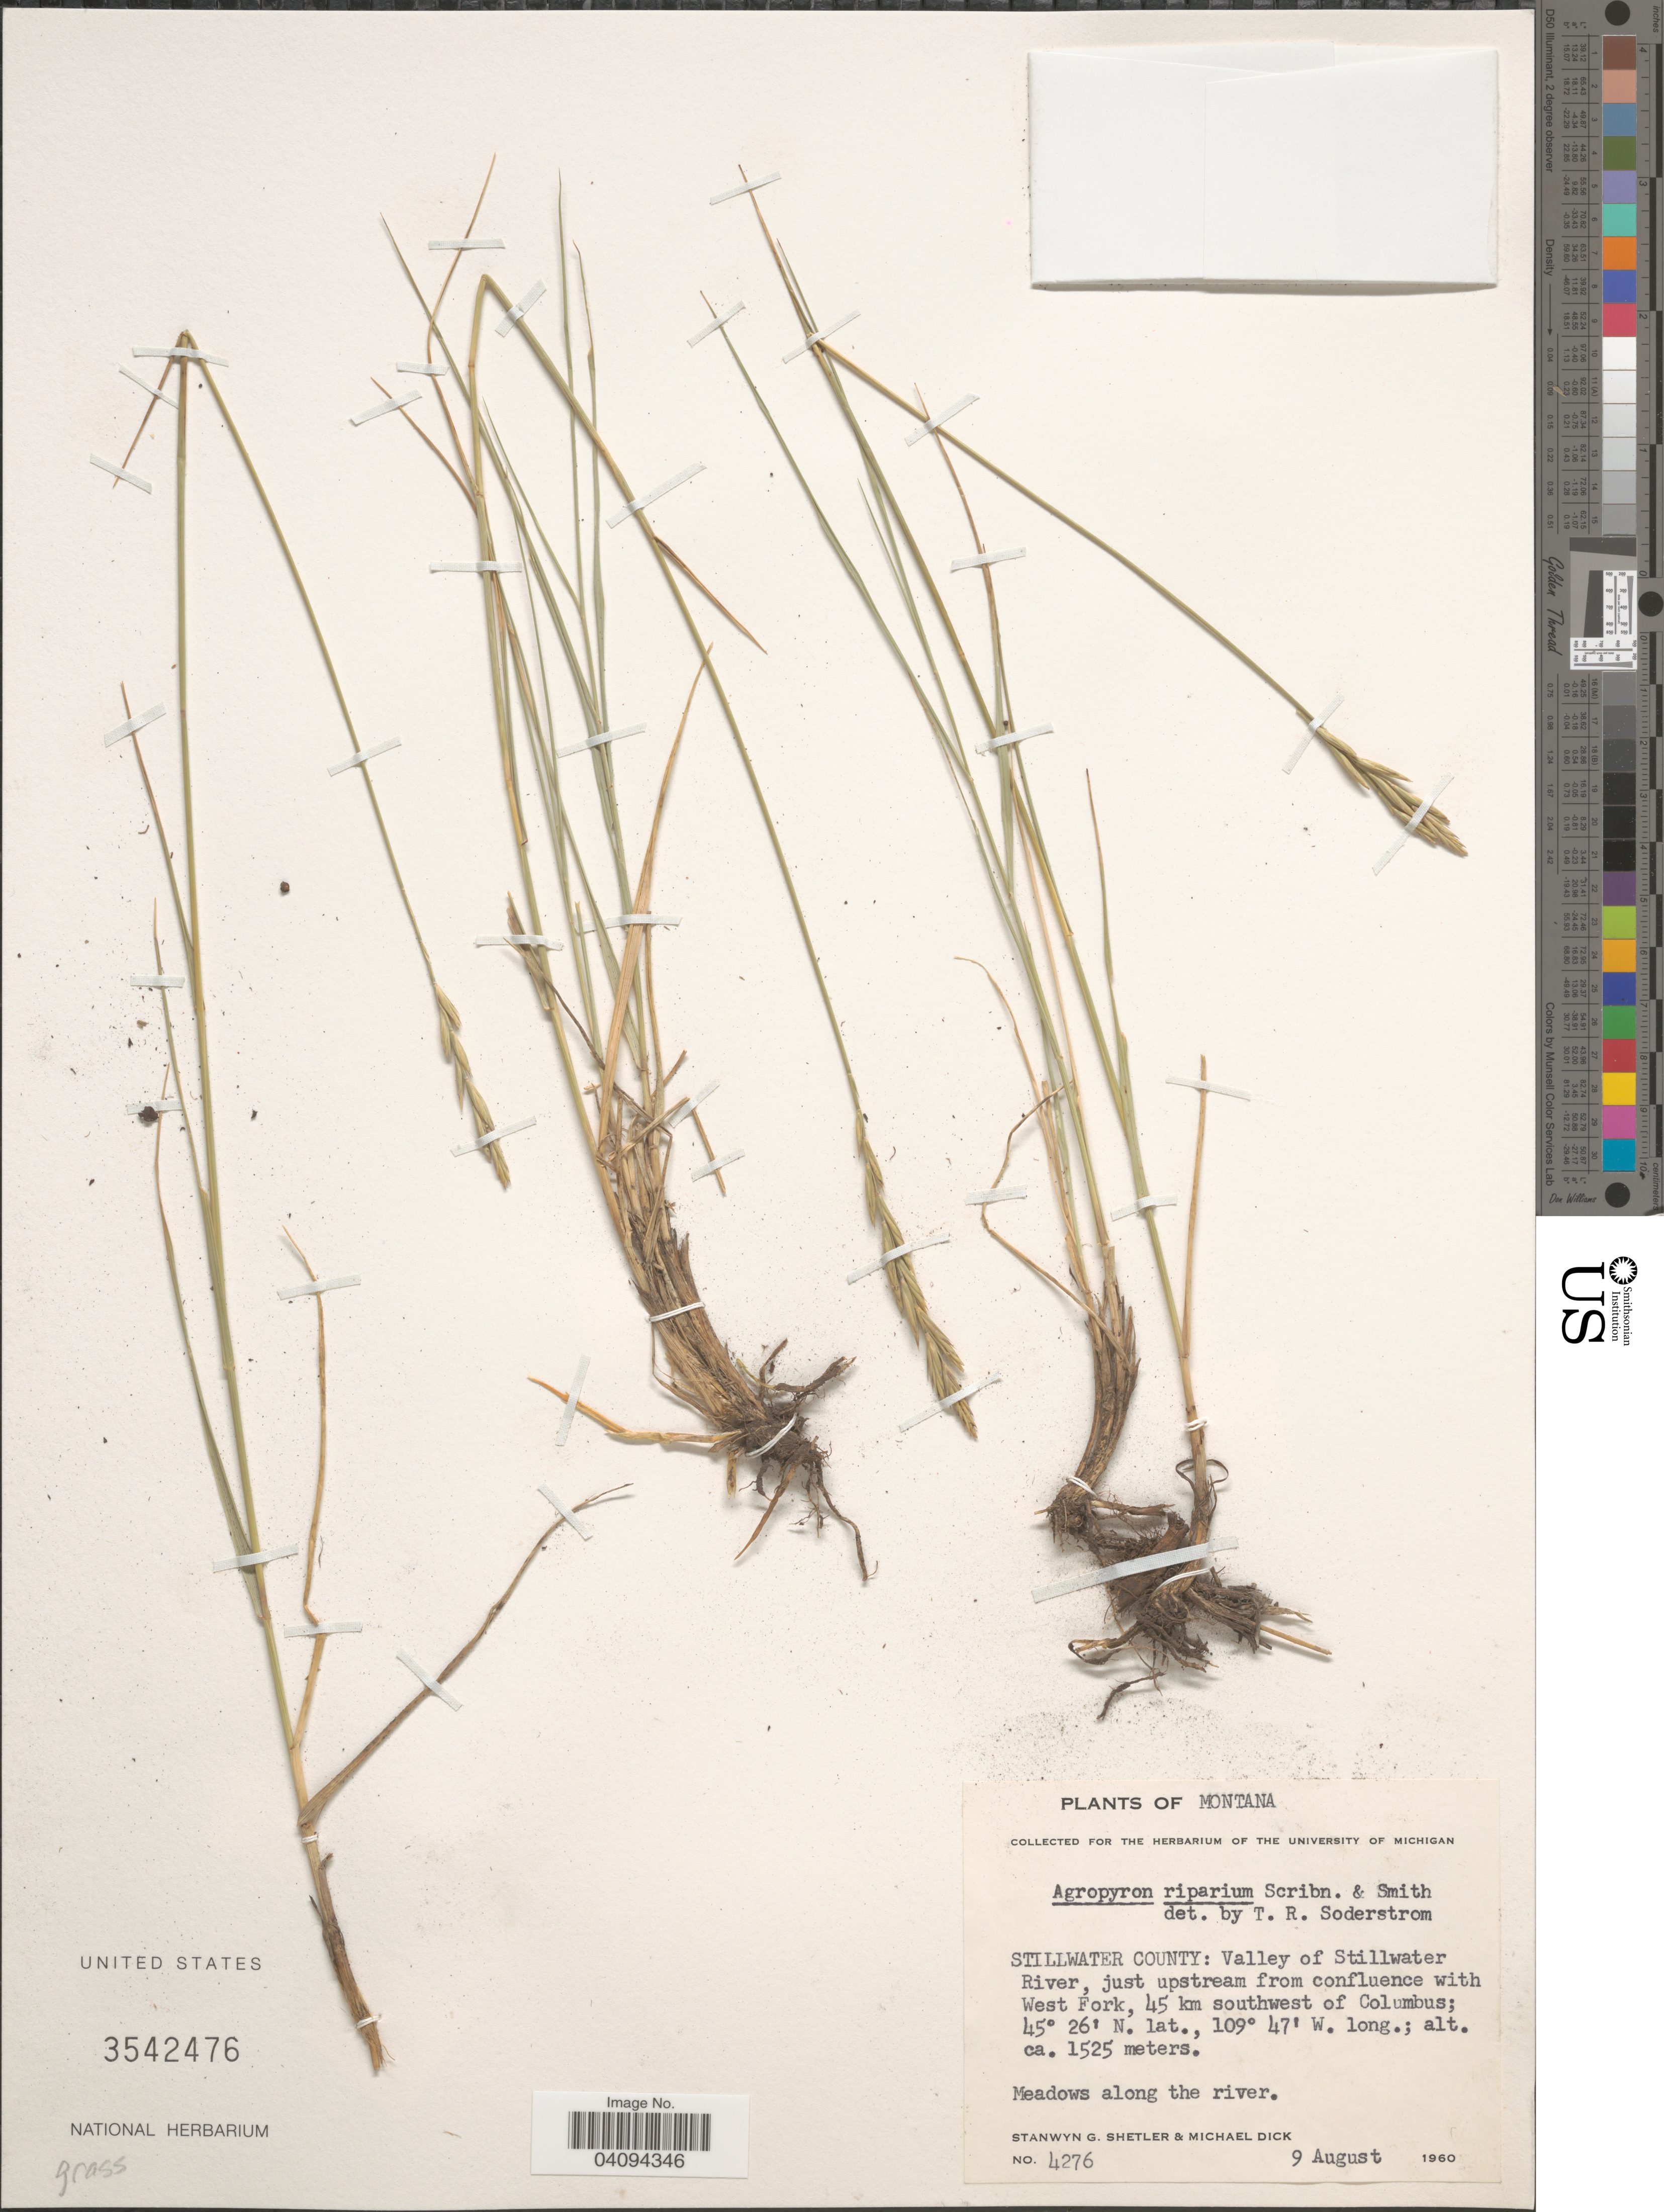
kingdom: Plantae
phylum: Tracheophyta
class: Liliopsida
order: Poales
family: Poaceae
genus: Elymus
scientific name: Elymus lanceolatus subsp. riparius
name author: (Scribn. & J.G. Sm.) Barkworth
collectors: S. Shetler & M. Dick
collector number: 4276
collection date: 1960-08-09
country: United States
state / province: Montana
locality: Stillwater County: Valley of Stillwater River, just upstream from confluence with West Fork, 45 km southwest of Columbus. Meadows along the river.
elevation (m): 1525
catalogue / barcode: US 3542476